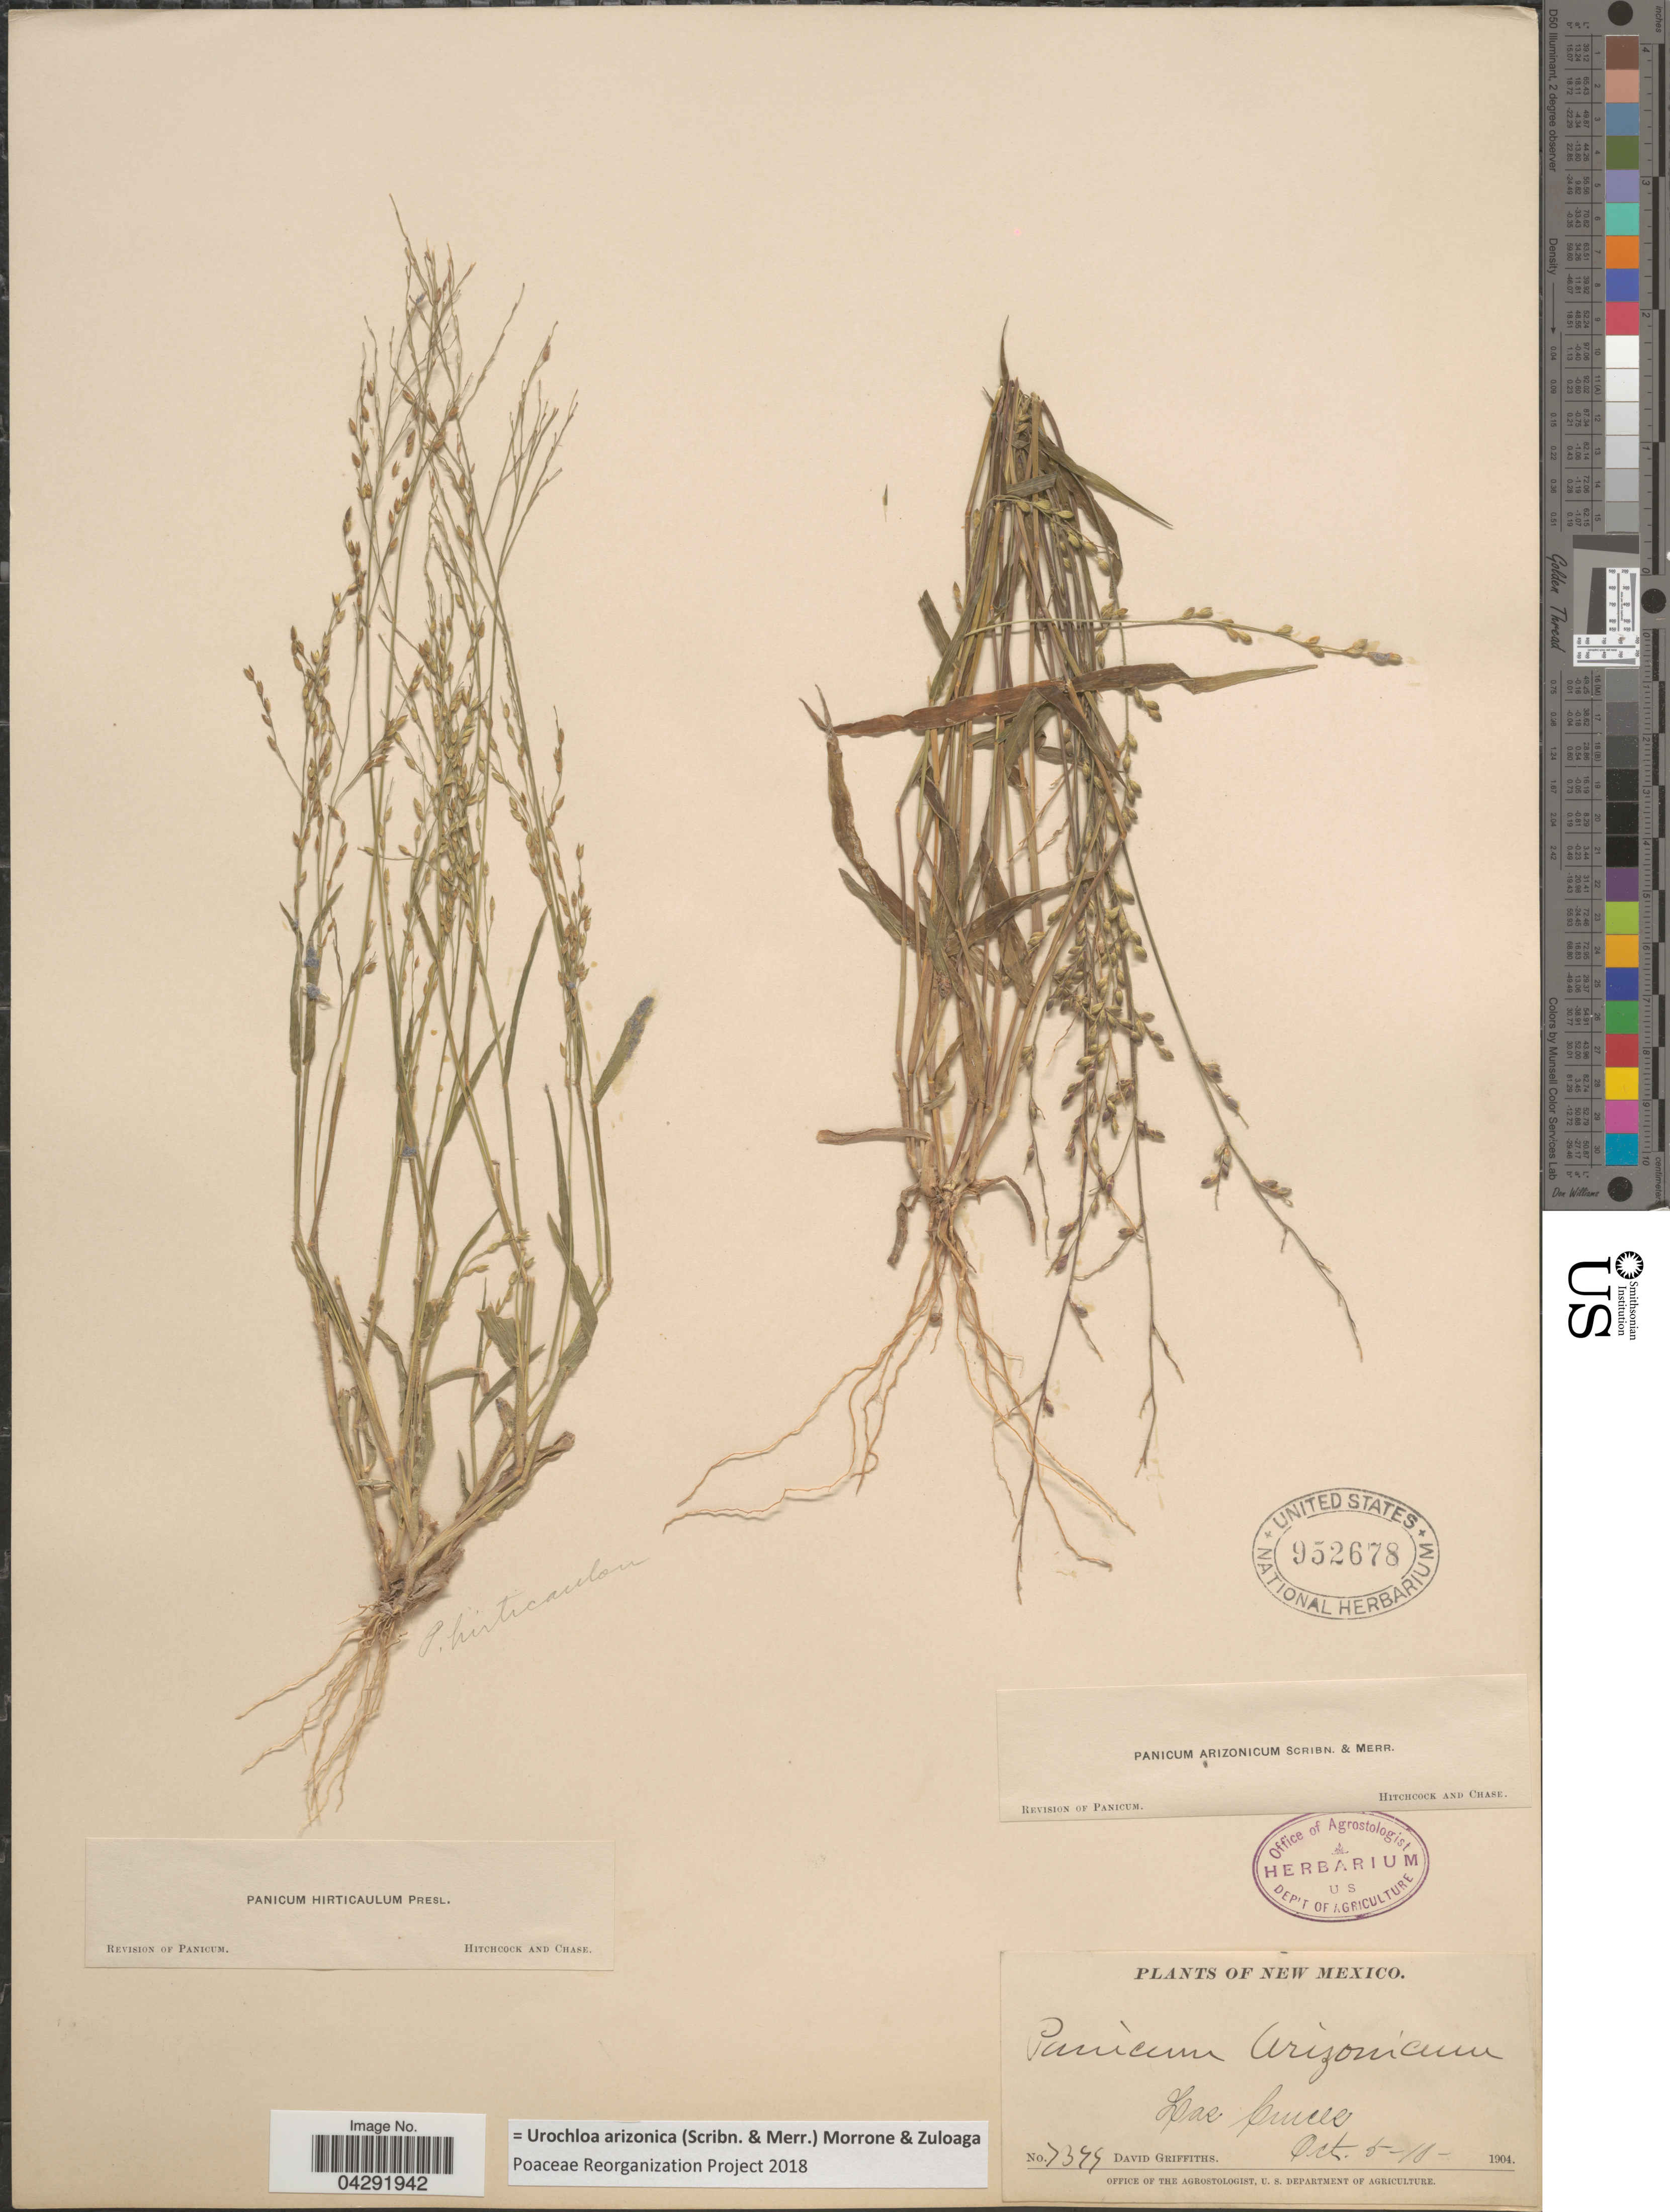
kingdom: Plantae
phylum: Tracheophyta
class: Liliopsida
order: Poales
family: Poaceae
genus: Urochloa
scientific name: Urochloa arizonica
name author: (Scribn. & Merr.) Morrone & Zuloaga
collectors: D. Griffiths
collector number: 7344*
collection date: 1904-10-05/1904-10-10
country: United States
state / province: New Mexico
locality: Las Cruces.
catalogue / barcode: US 952678